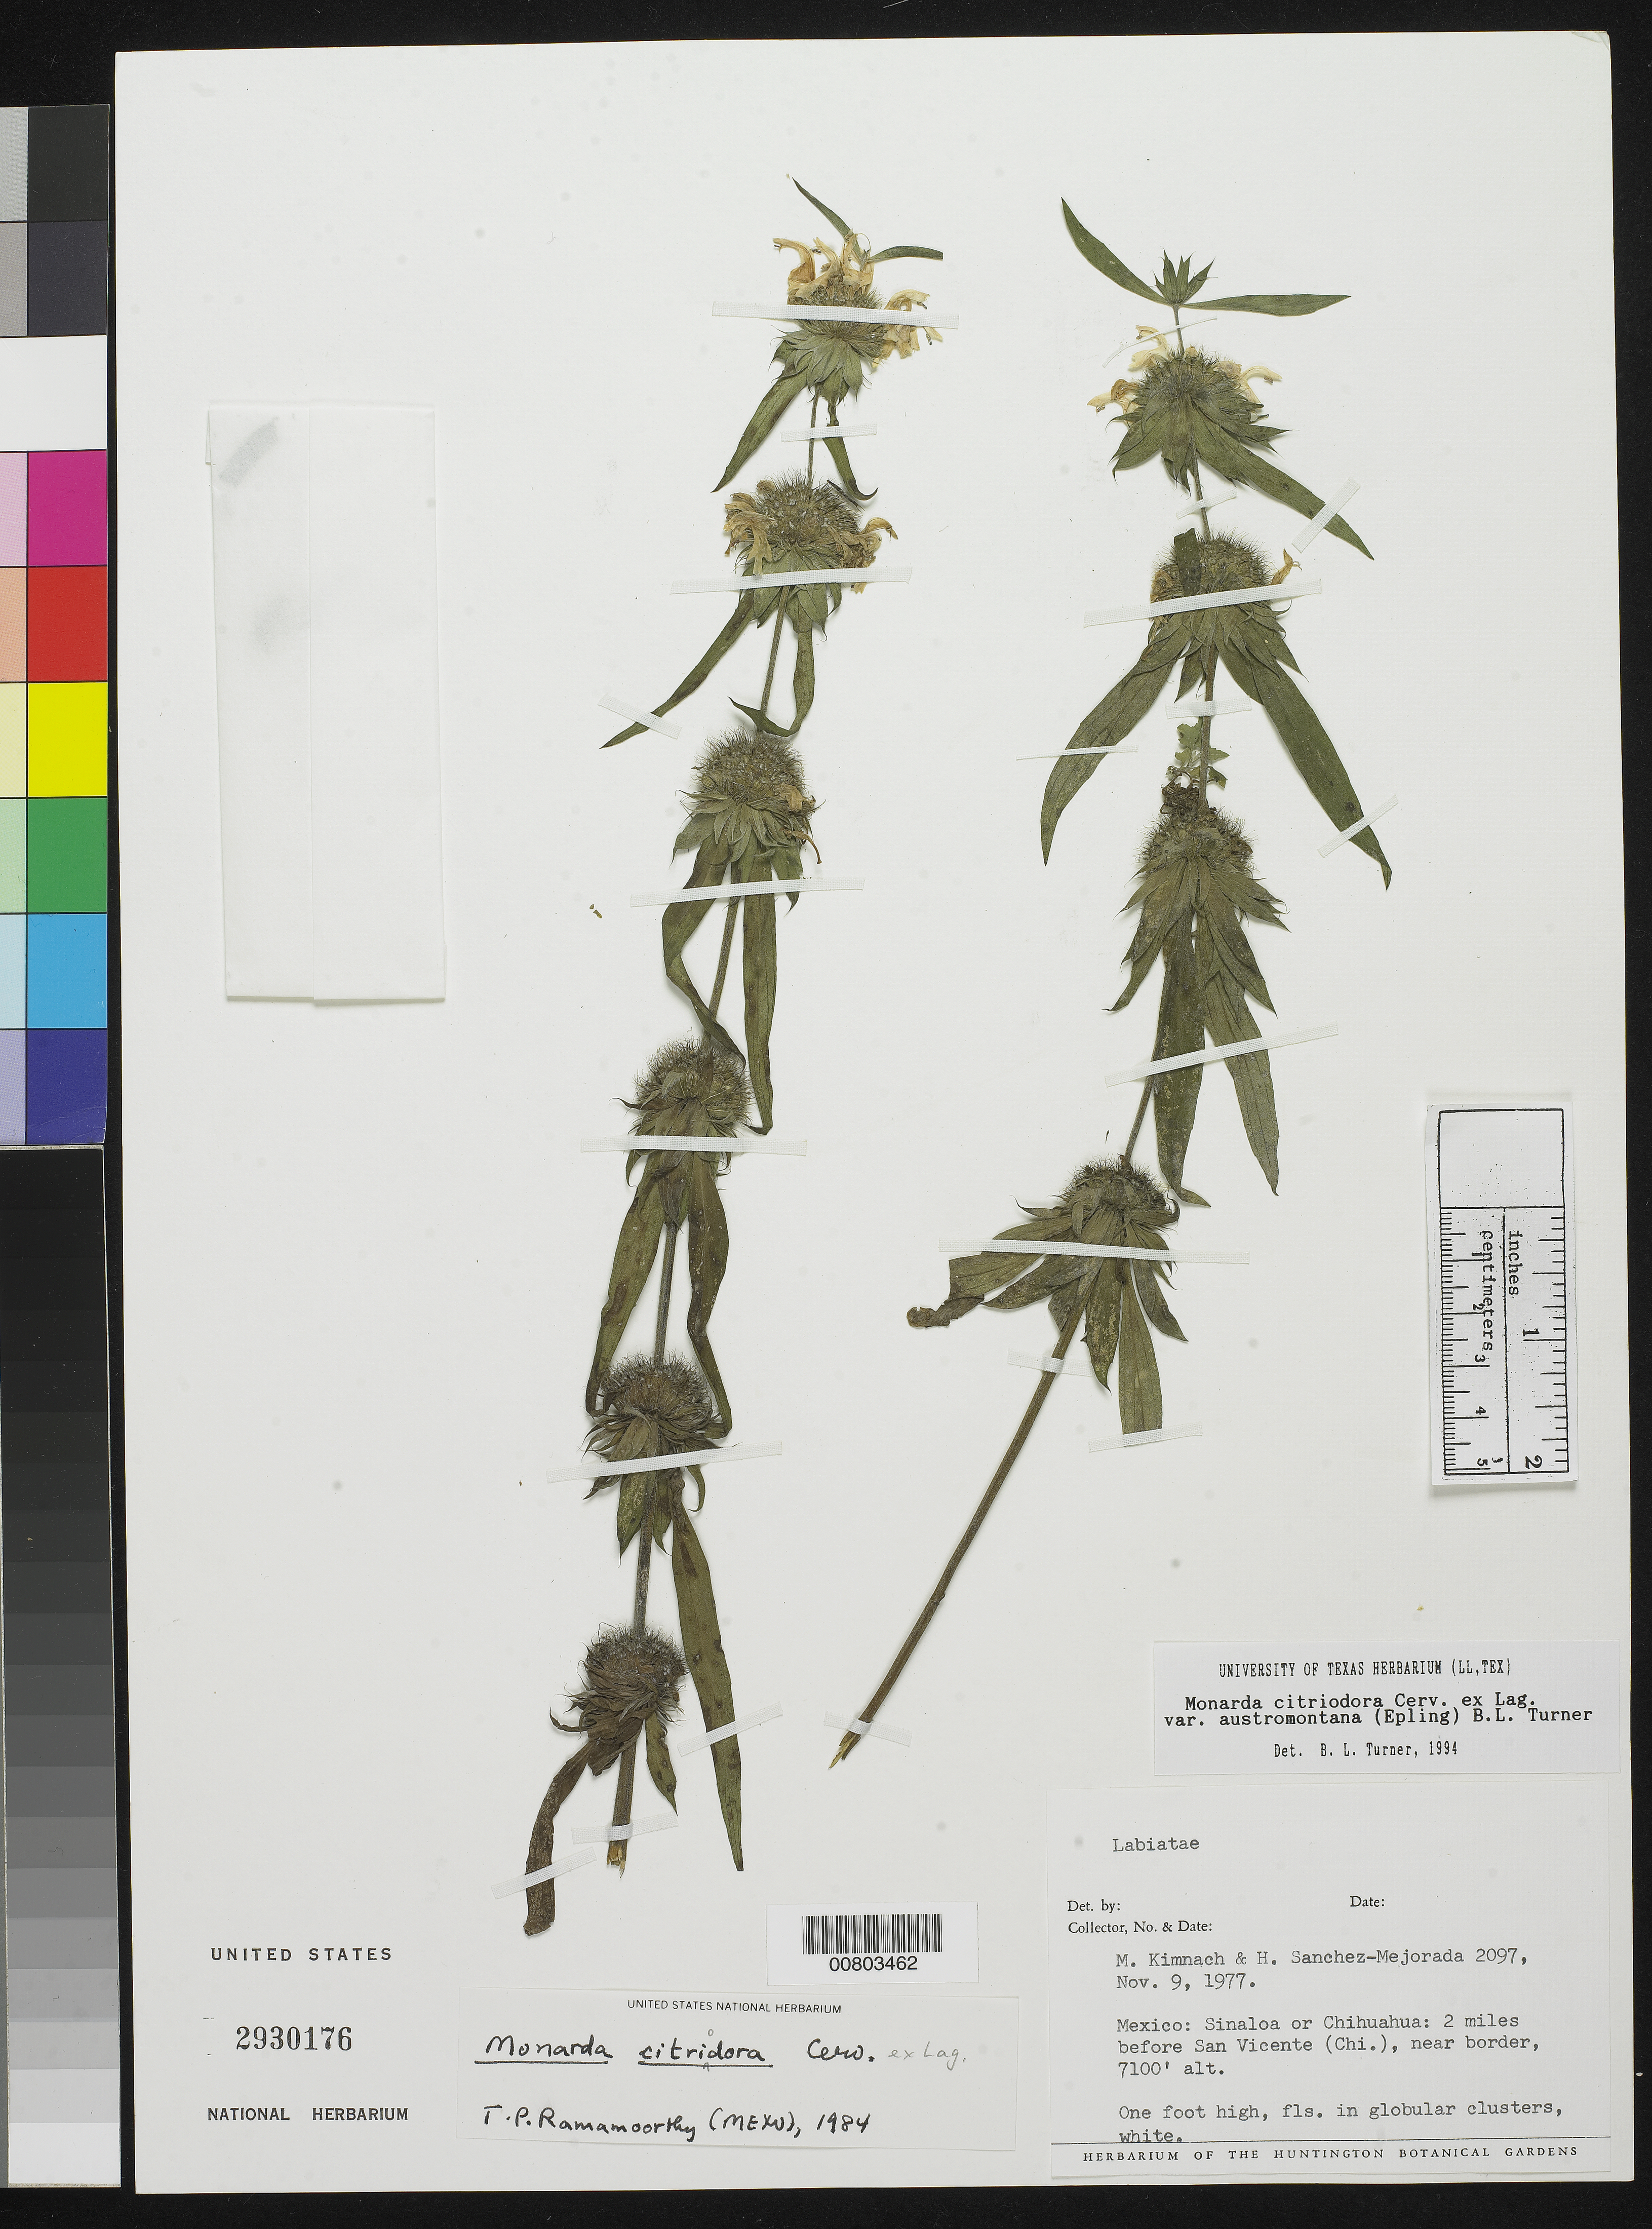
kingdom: Plantae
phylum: Tracheophyta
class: Magnoliopsida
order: Lamiales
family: Lamiaceae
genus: Monarda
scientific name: Monarda citriodora var. austromontana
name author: (Epling) B.L. Turner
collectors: M. W. Kimnach & H. Sánchez-Mejorada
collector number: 2097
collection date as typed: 09 Nov 1977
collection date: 1977-11-09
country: Mexico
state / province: Chihuahua / Sinaloa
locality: Sinaloa or Chihuahua: 2 miles before San Vicente, Chihuahua, near border.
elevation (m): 2164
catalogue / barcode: US 2930176